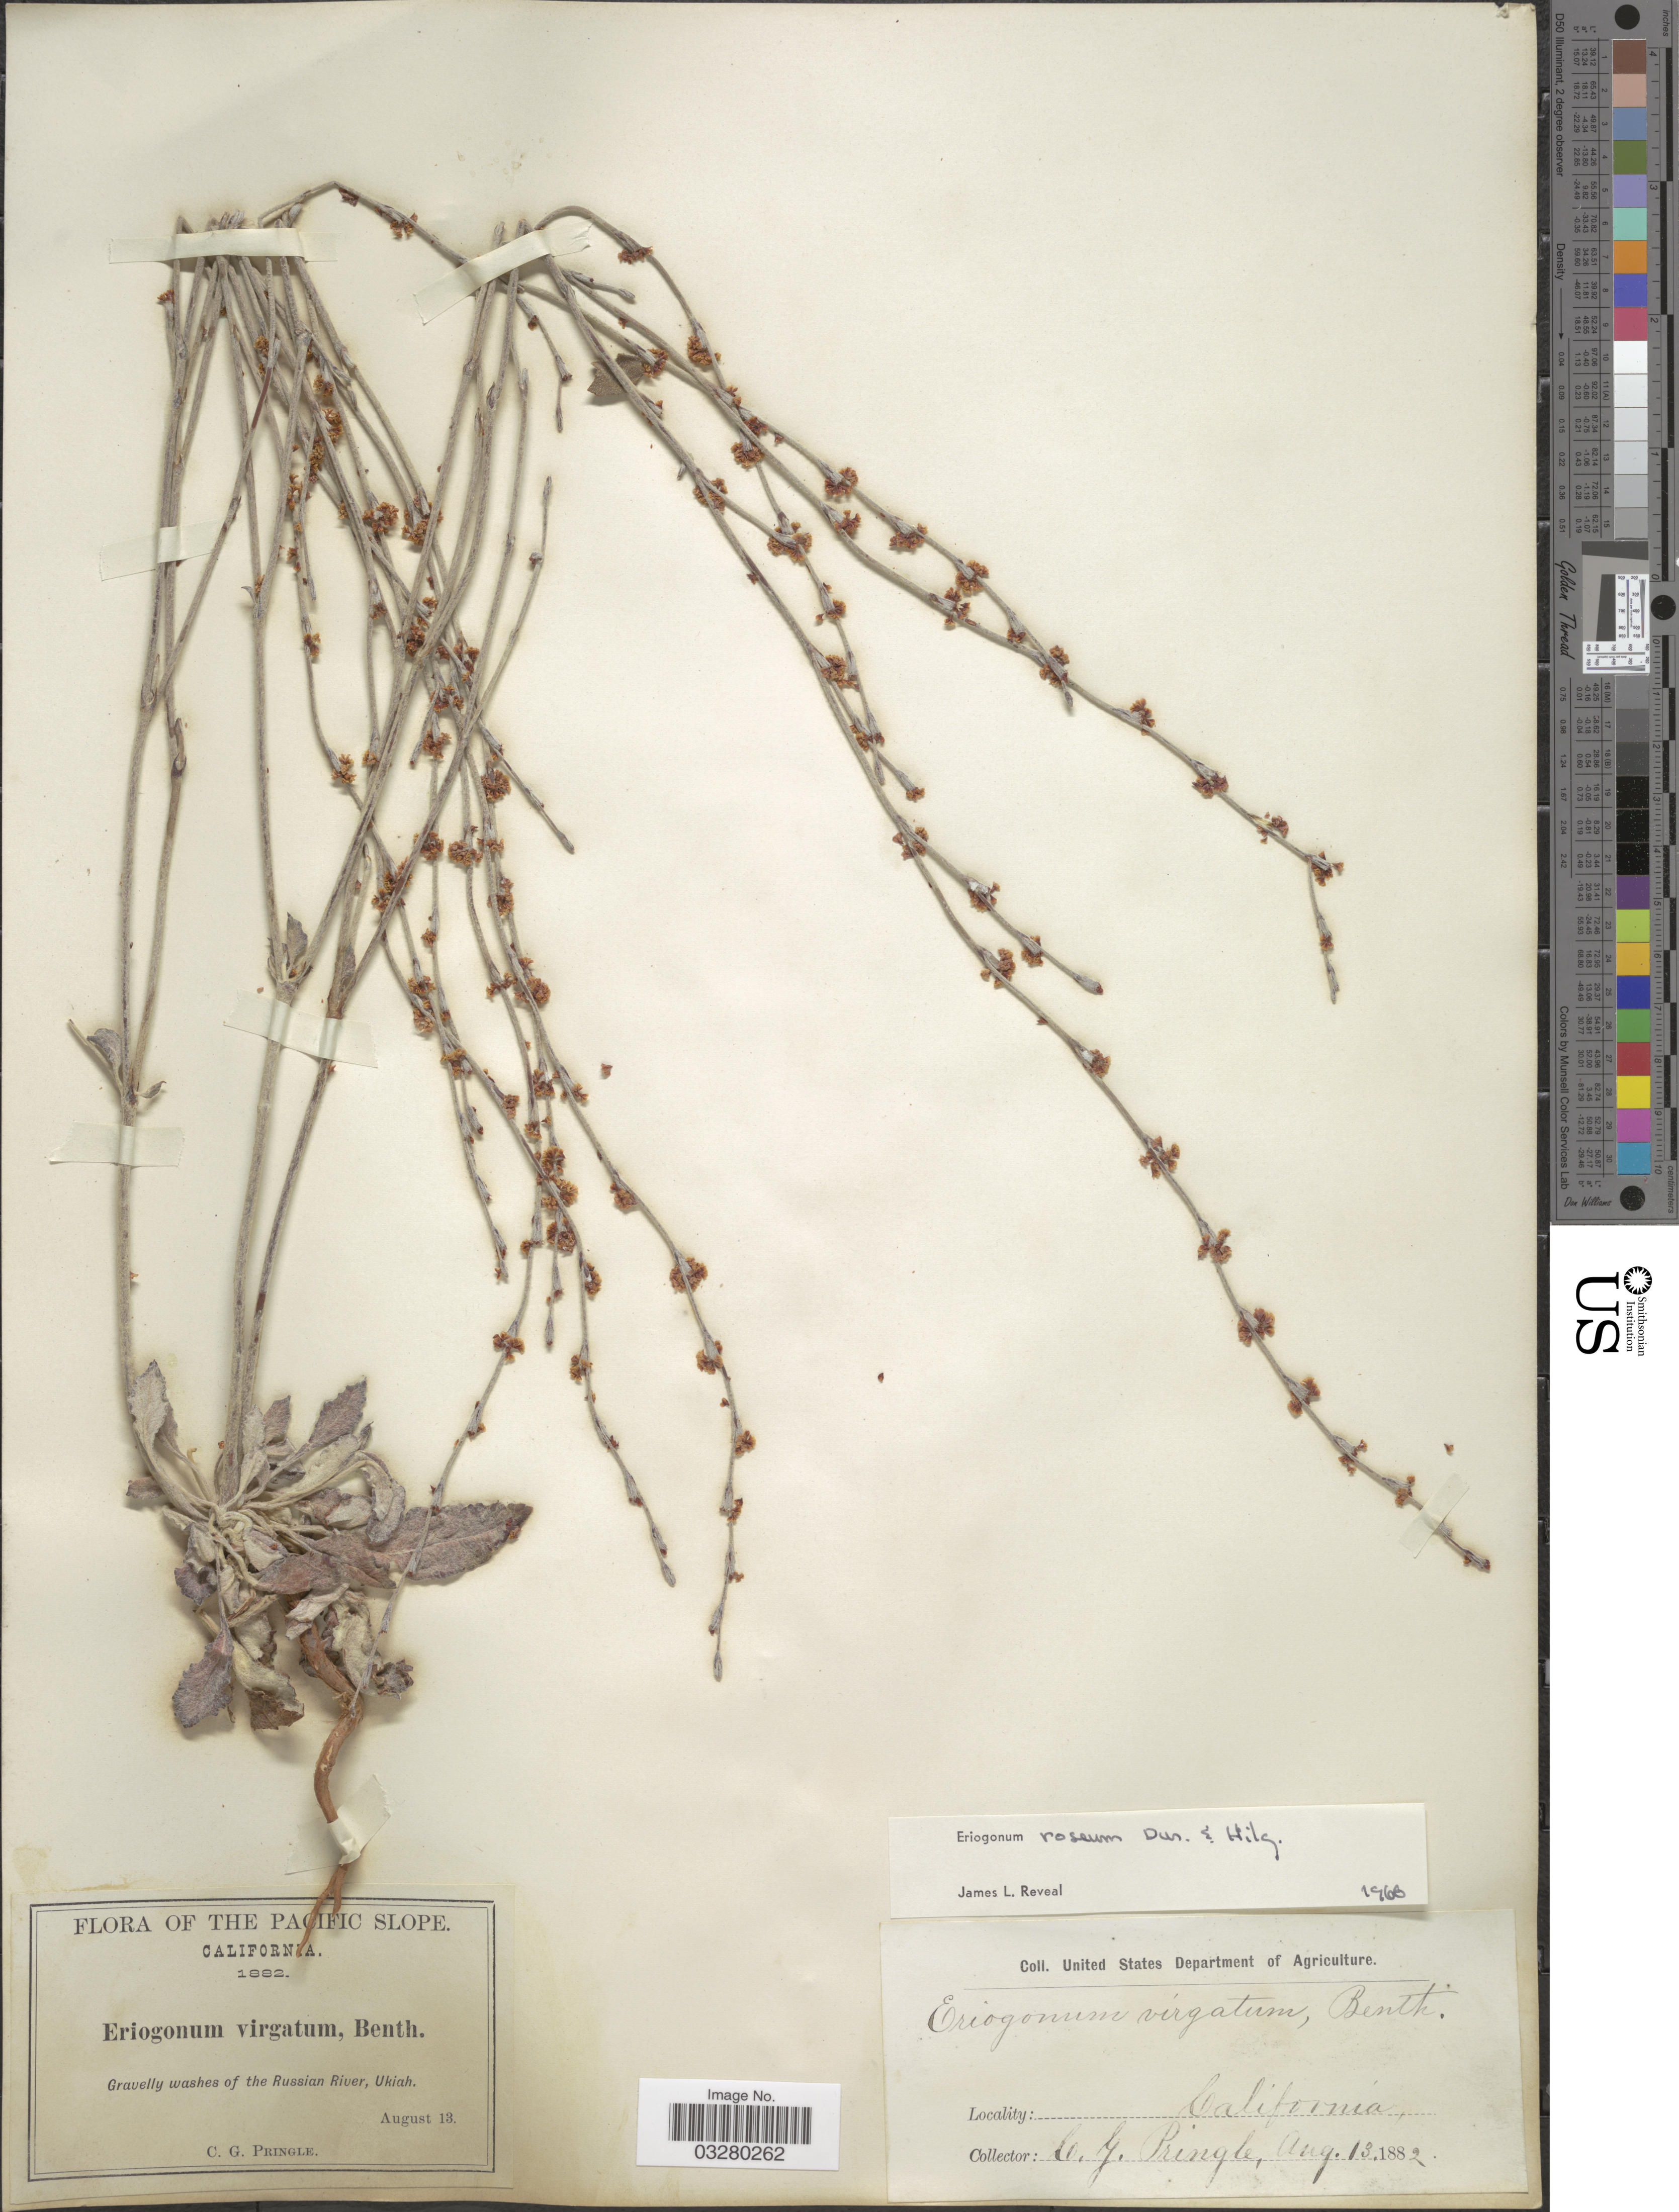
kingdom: Plantae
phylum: Tracheophyta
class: Magnoliopsida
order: Caryophyllales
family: Polygonaceae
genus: Eriogonum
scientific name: Eriogonum roseum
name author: Durand & Hilg.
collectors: C. G. Pringle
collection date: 1882-08-13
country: United States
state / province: California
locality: Pacific Slope. Gravelly washes of the Russian River, Ukiah.